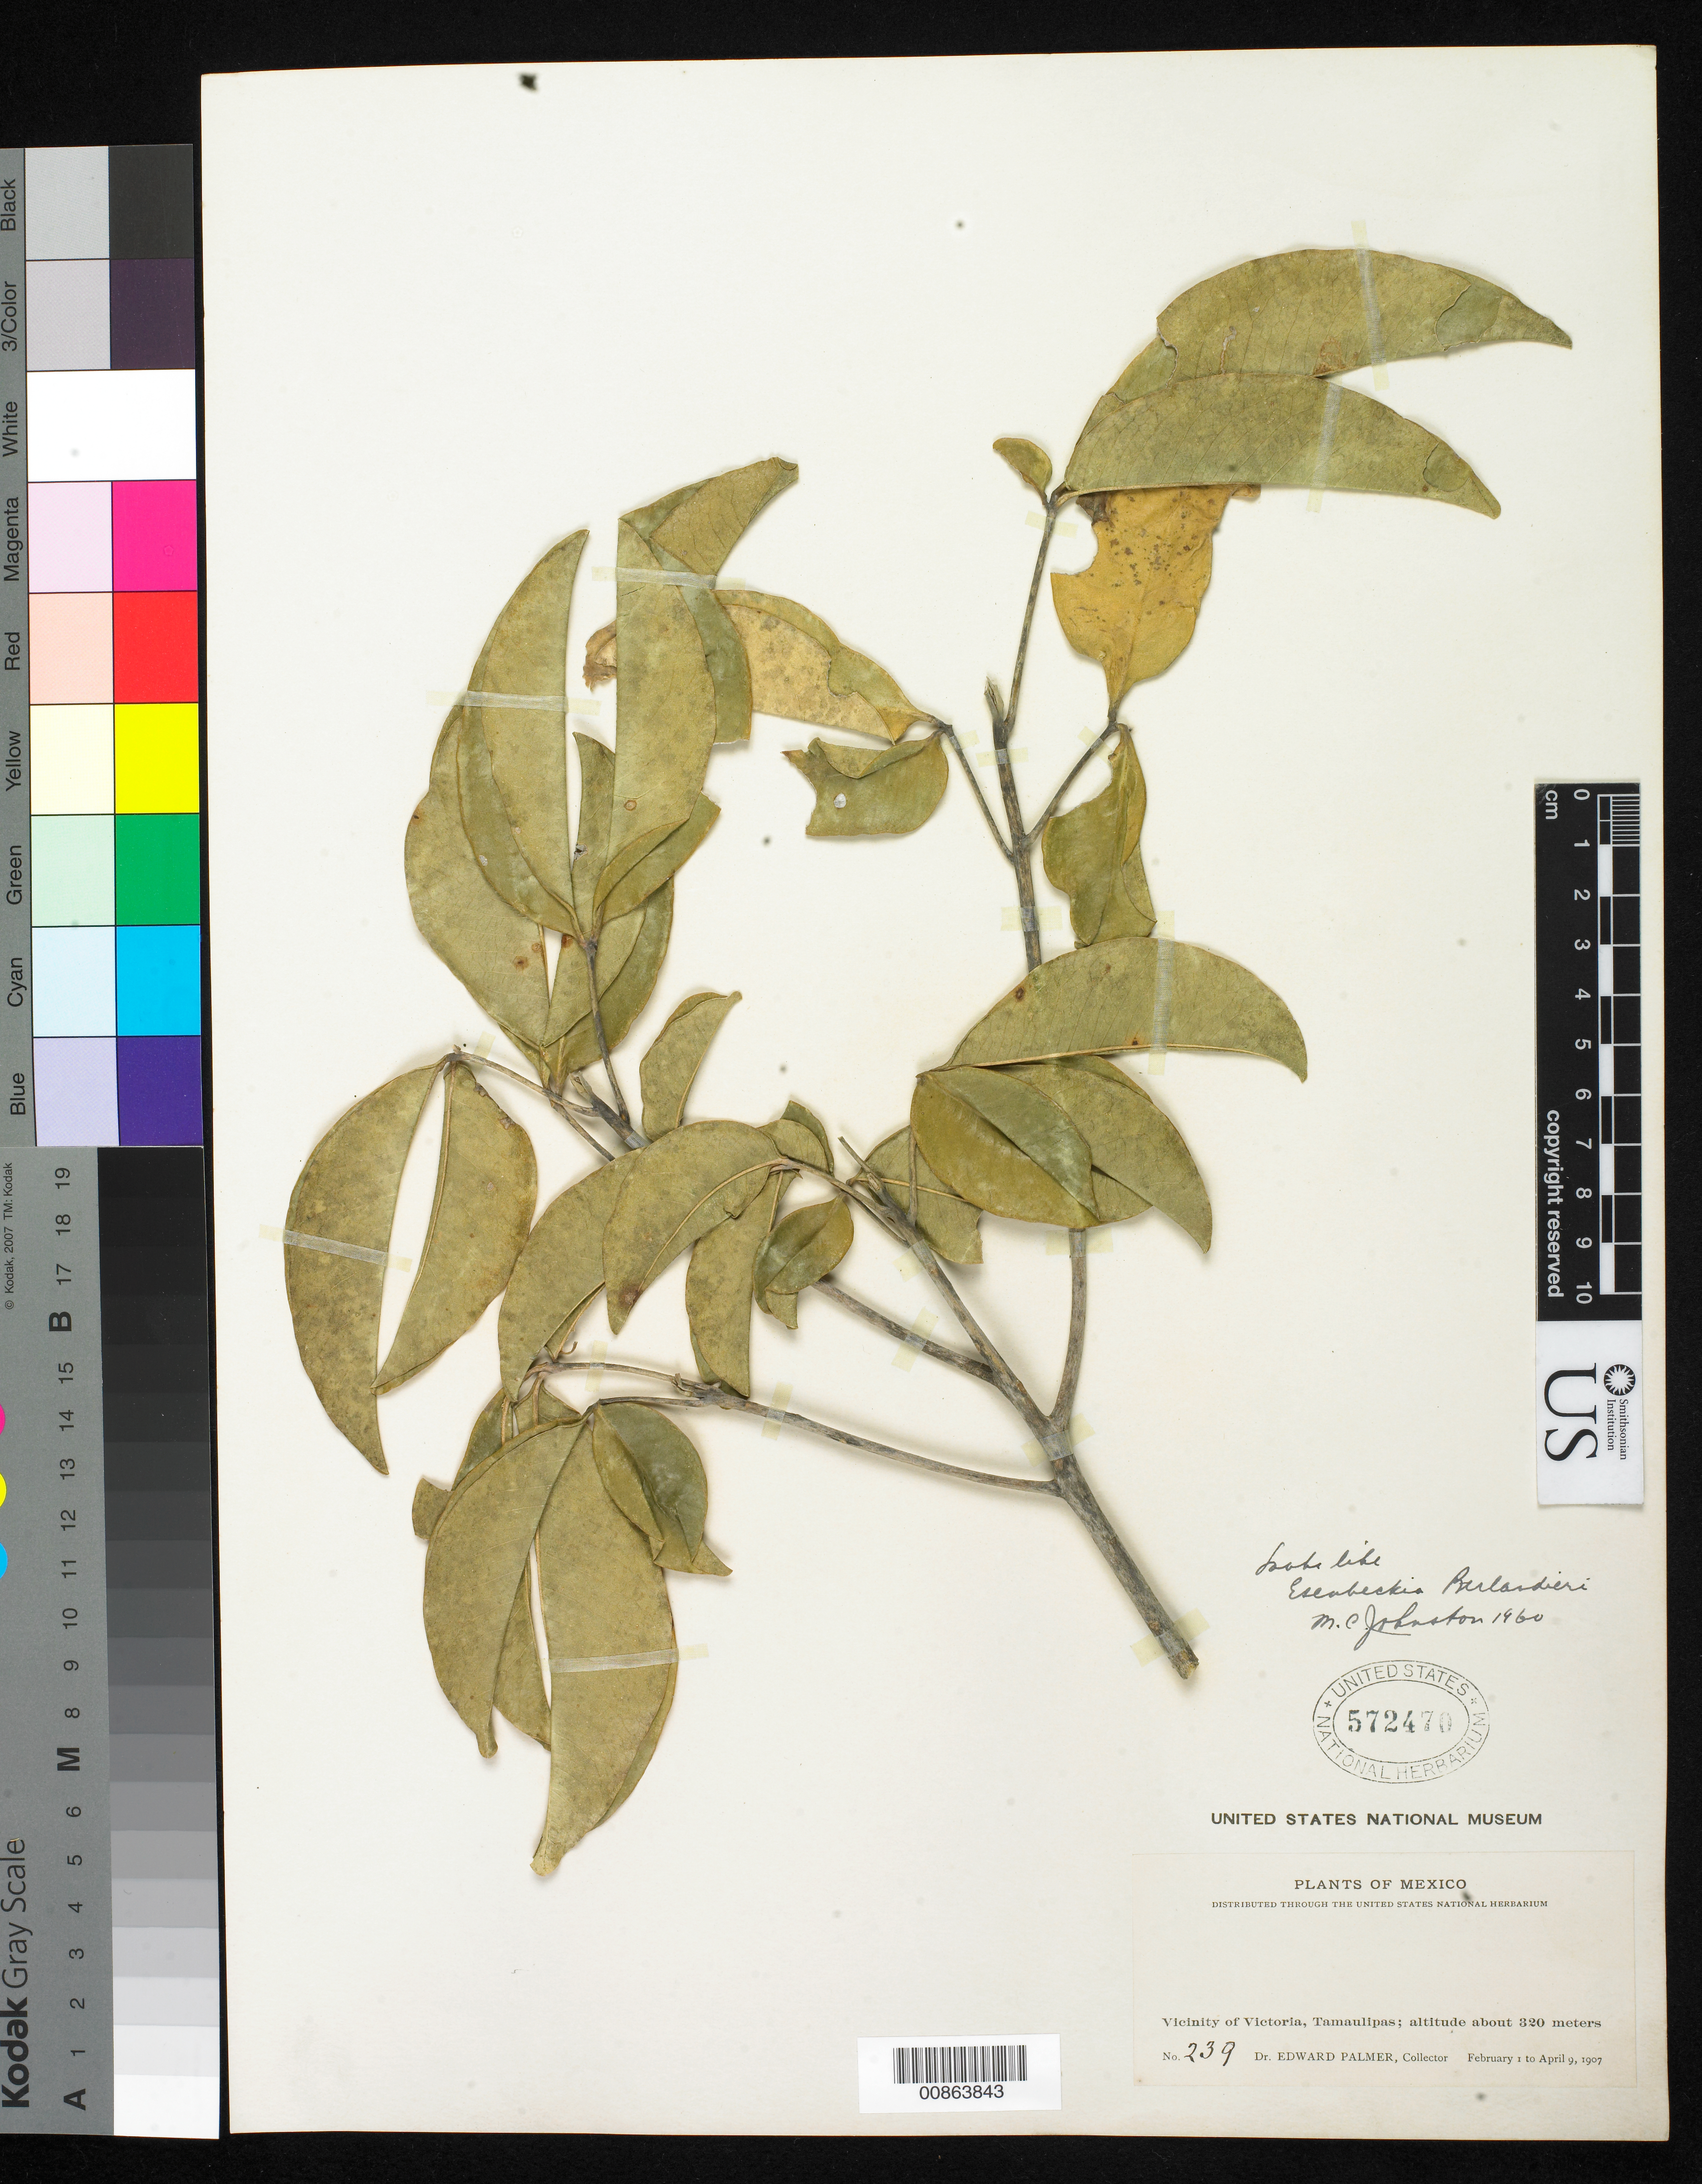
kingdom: Plantae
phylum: Tracheophyta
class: Magnoliopsida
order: Sapindales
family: Rutaceae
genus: Esenbeckia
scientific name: Esenbeckia berlandieri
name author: Baill. ex Hemsl.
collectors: E. Palmer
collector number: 239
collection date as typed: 01 Feb 1907 to 09 Apr 1907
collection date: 1907-02-01/1907-04-09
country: Mexico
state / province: Tamaulipas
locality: Vicinity of Victoria.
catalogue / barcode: US 572470